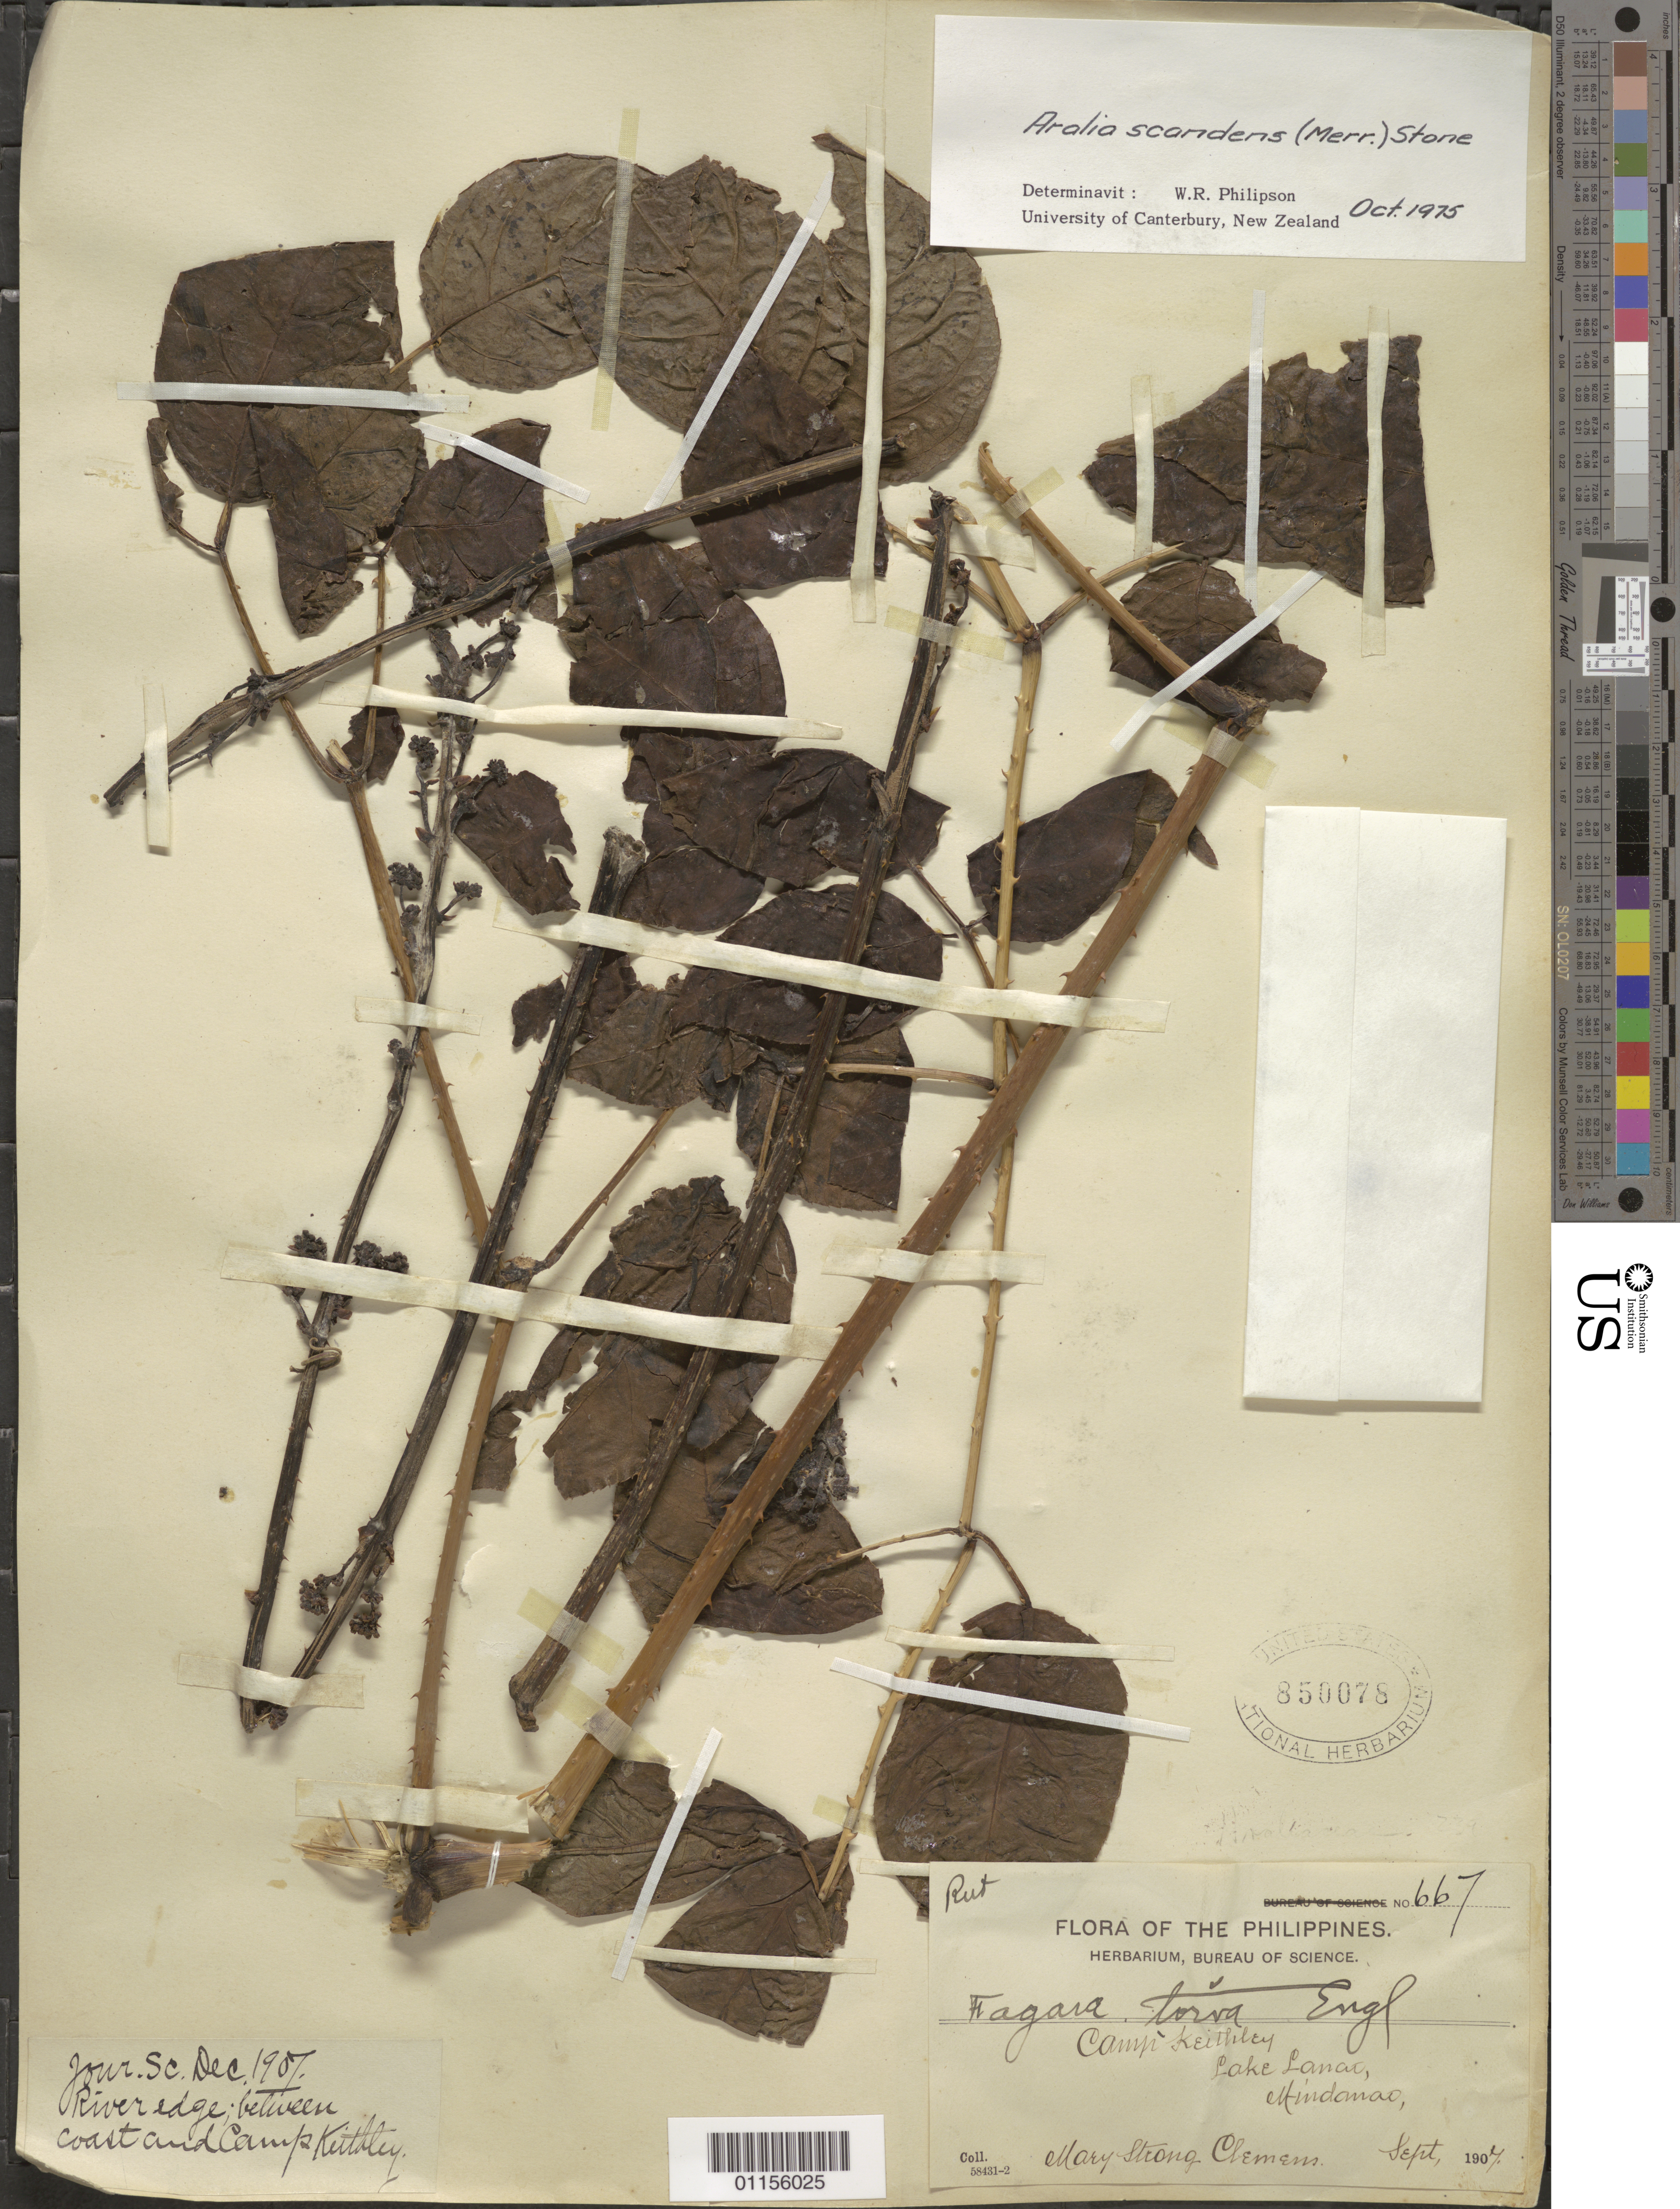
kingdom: Plantae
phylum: Tracheophyta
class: Magnoliopsida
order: Apiales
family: Araliaceae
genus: Aralia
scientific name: Aralia scandens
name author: (Merr.) Ha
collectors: M. S. Clemens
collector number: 667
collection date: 1907-09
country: Philippines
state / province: Muslim Mindanao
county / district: Lanao del Sur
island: Mindanao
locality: Lake Lanao.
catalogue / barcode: US 850078